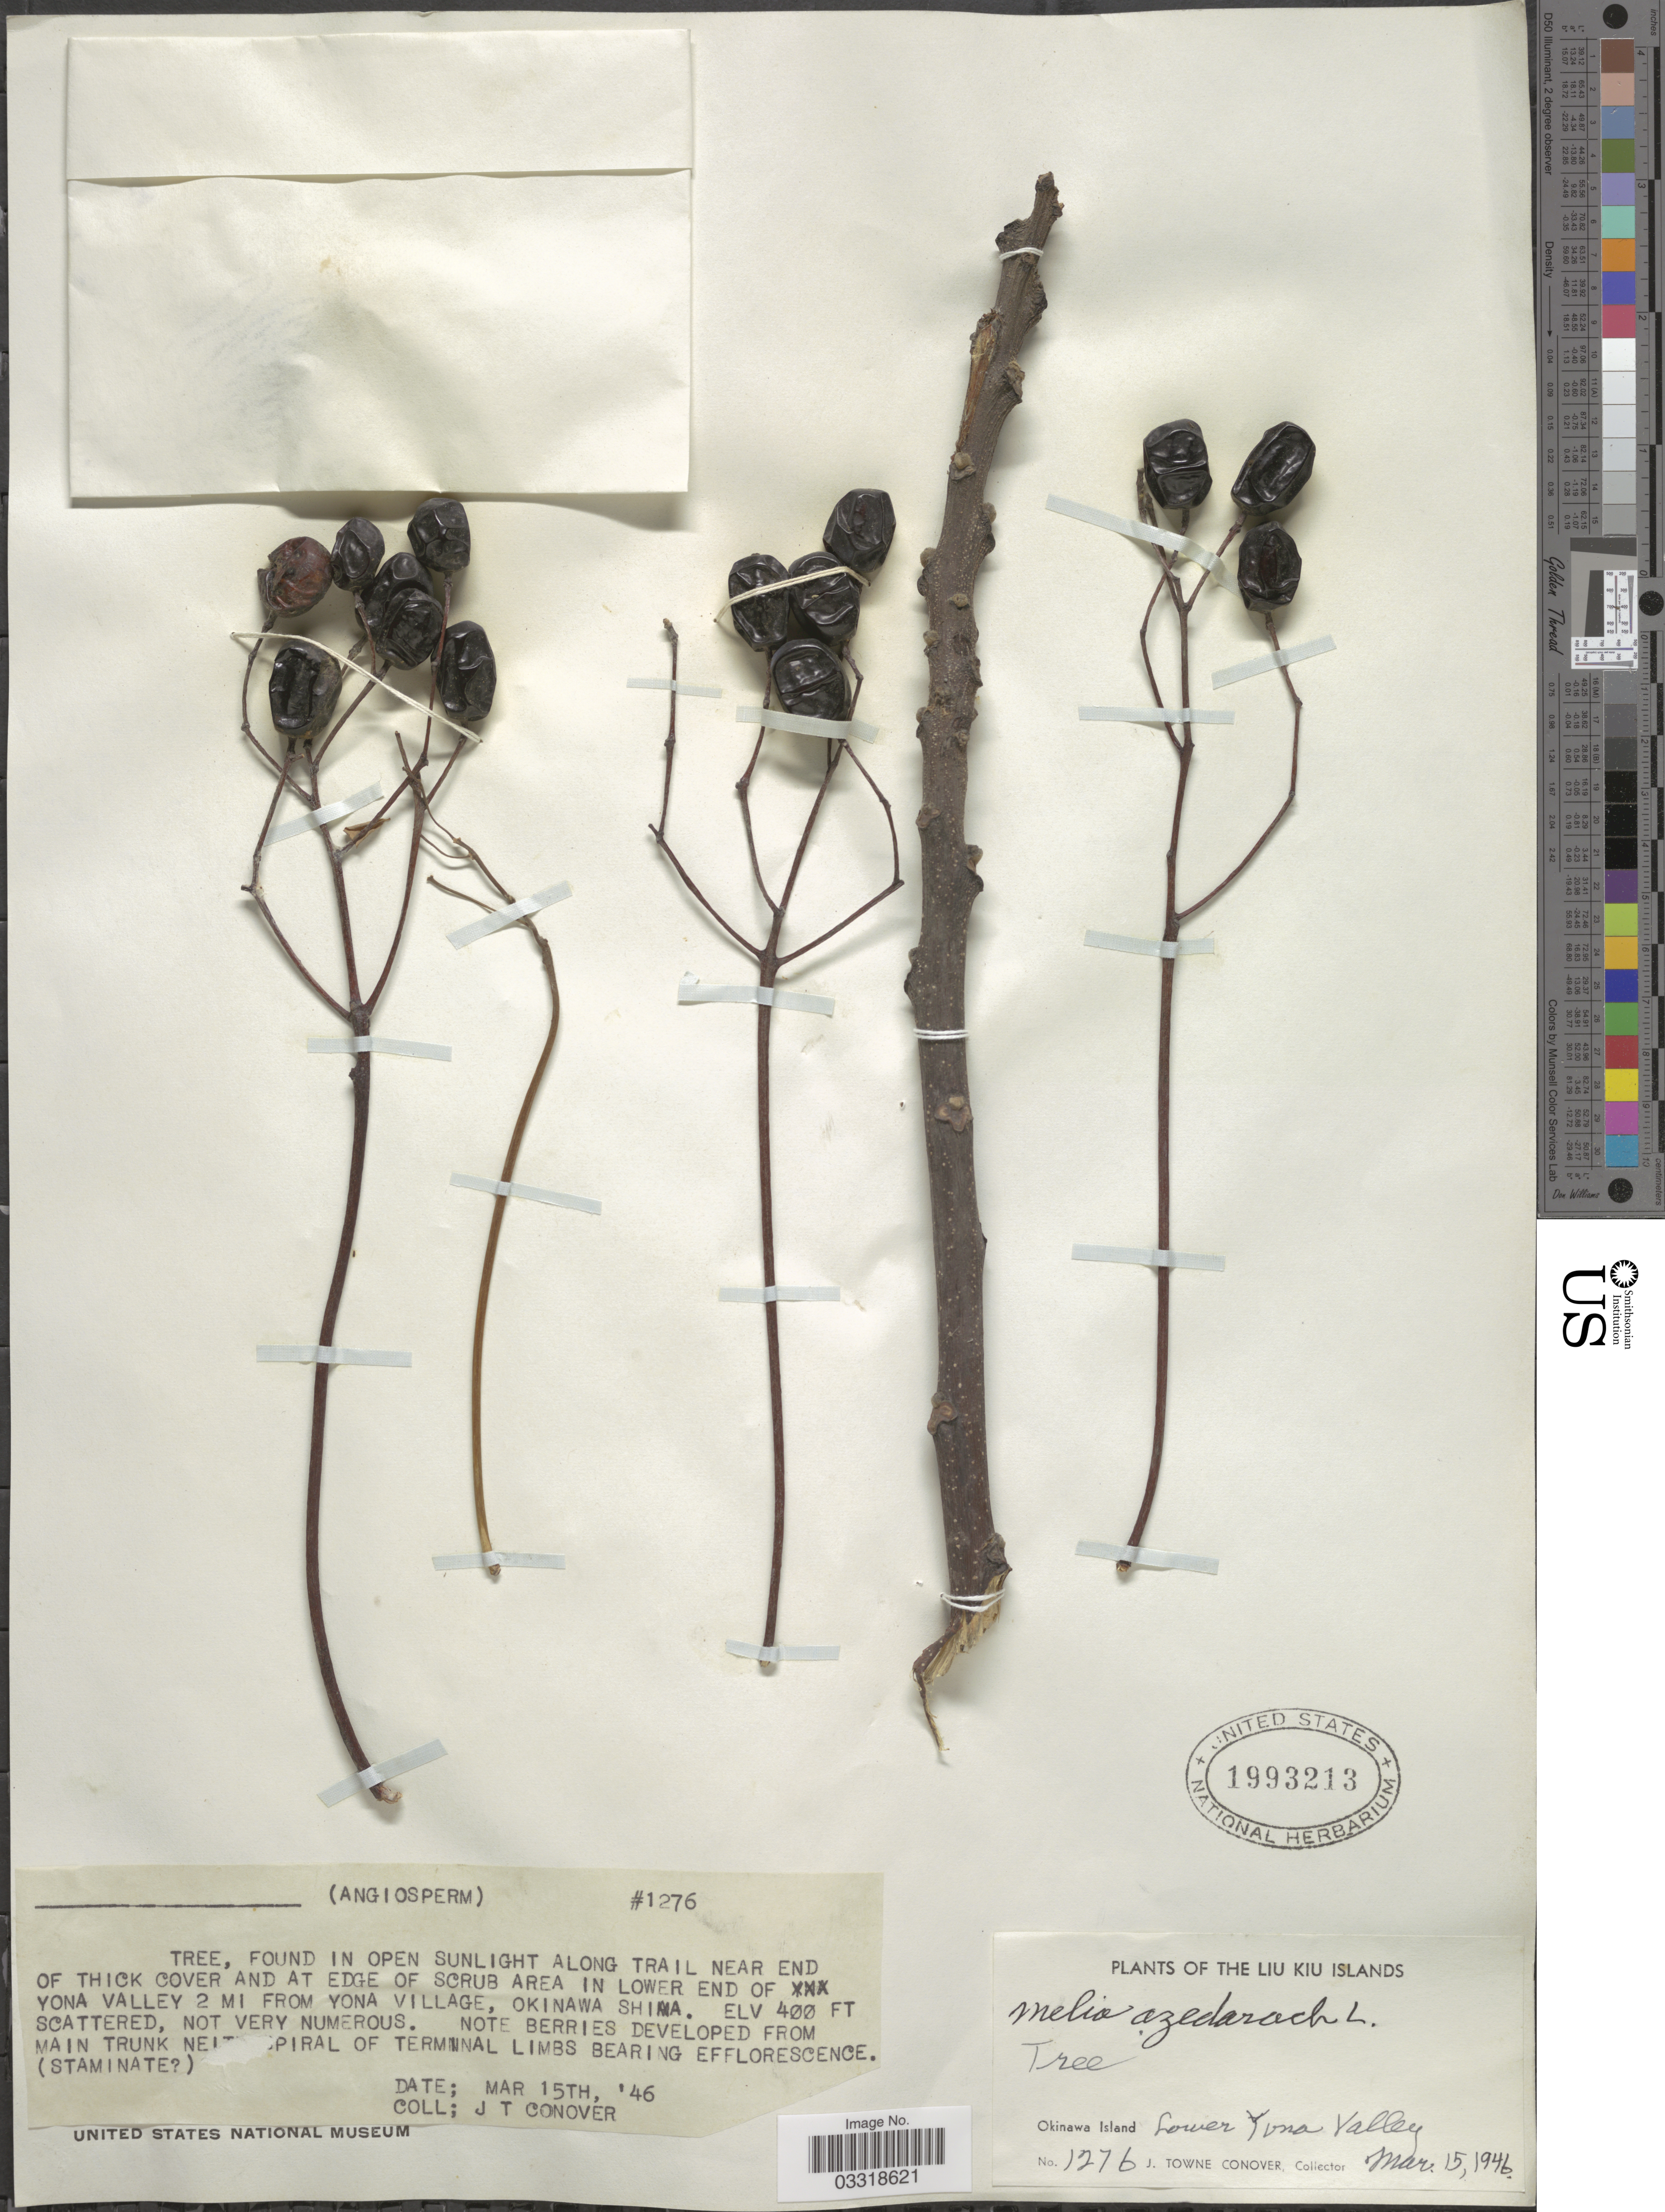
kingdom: Plantae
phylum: Tracheophyta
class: Magnoliopsida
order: Sapindales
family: Meliaceae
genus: Melia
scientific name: Melia azedarach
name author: L.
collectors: J. T. Conover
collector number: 1276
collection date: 1946-03-15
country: Japan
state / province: Okinawa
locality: The Liu Kiu Islands. Okinawa Island, Lower Yona Valley. Area in lower end of Yona Valley 2 mi from Yona Village, Okinawa Shima.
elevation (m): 122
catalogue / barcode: US 1993213